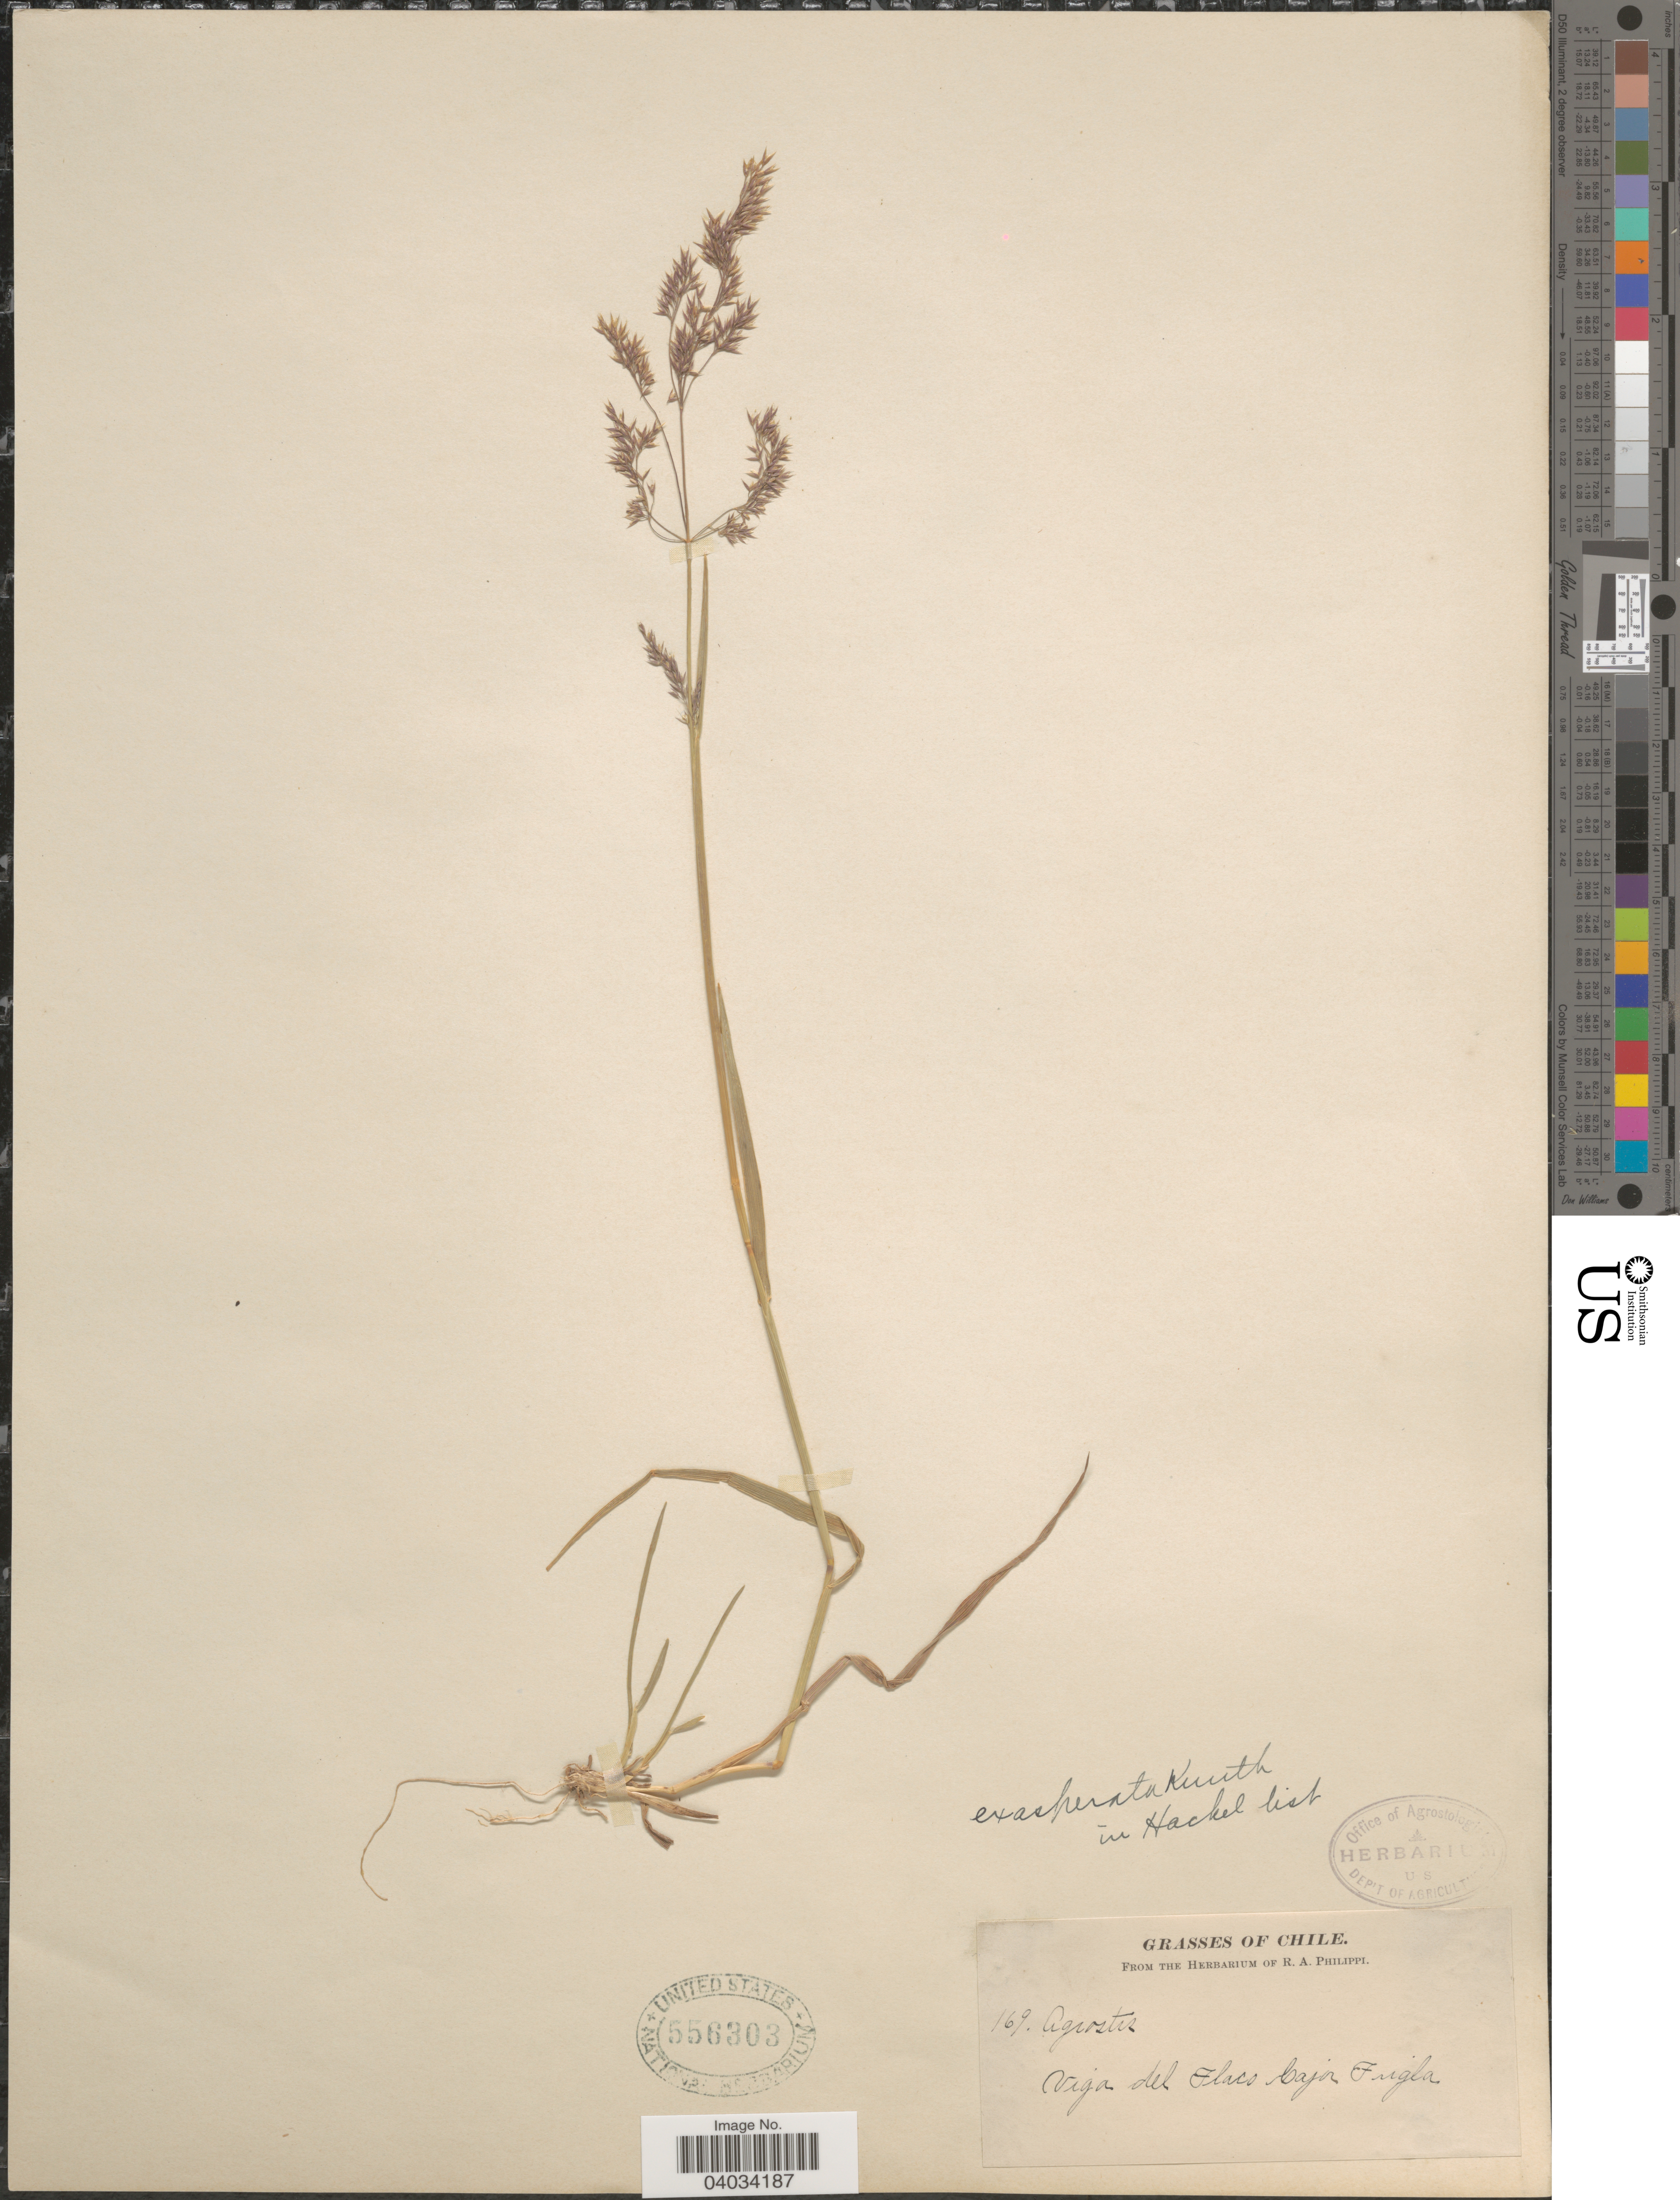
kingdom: Plantae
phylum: Tracheophyta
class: Liliopsida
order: Poales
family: Poaceae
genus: Polypogon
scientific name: Polypogon exasperatus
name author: (Trin.) Renvoize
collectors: ex. herb. R.A. Philippi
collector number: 169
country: Chile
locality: Viga del Flaco Cajon Fugla.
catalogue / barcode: US 556303